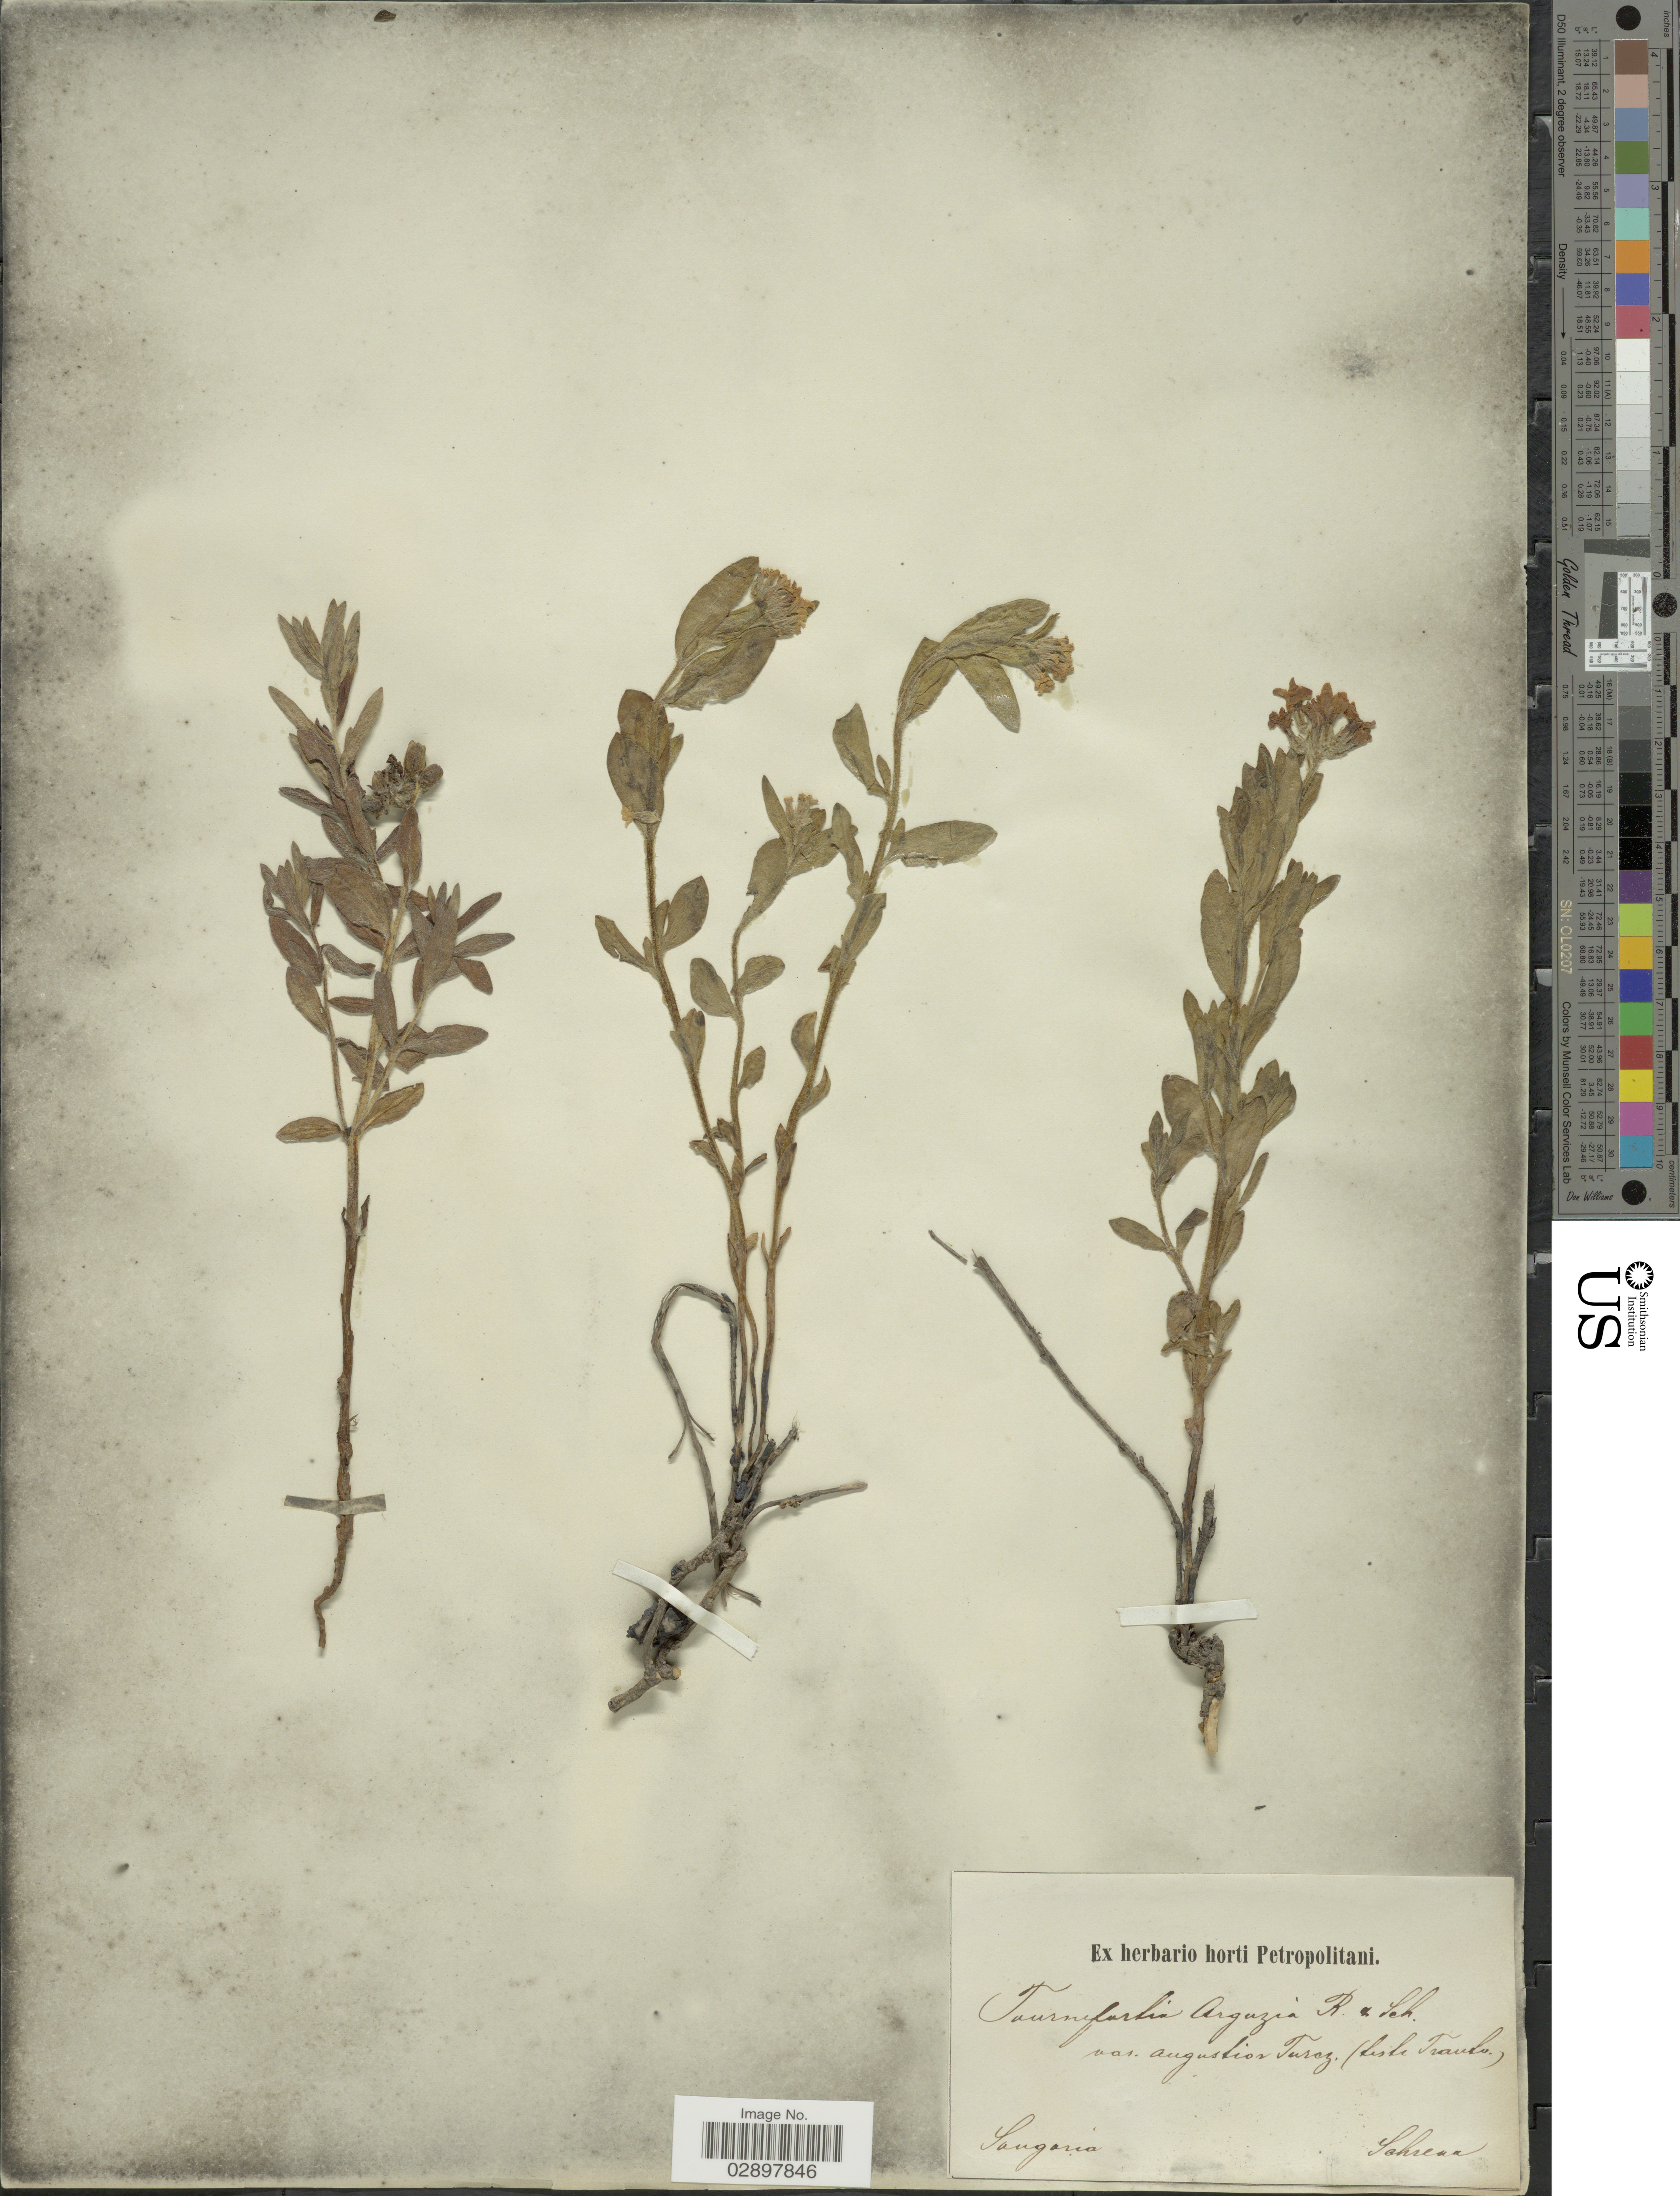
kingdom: Plantae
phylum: Tracheophyta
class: Magnoliopsida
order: Boraginales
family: Heliotropiaceae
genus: Tournefortia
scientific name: Tournefortia sibirica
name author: L.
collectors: A.G. Schrenk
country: Kazakhstan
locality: Songoria.